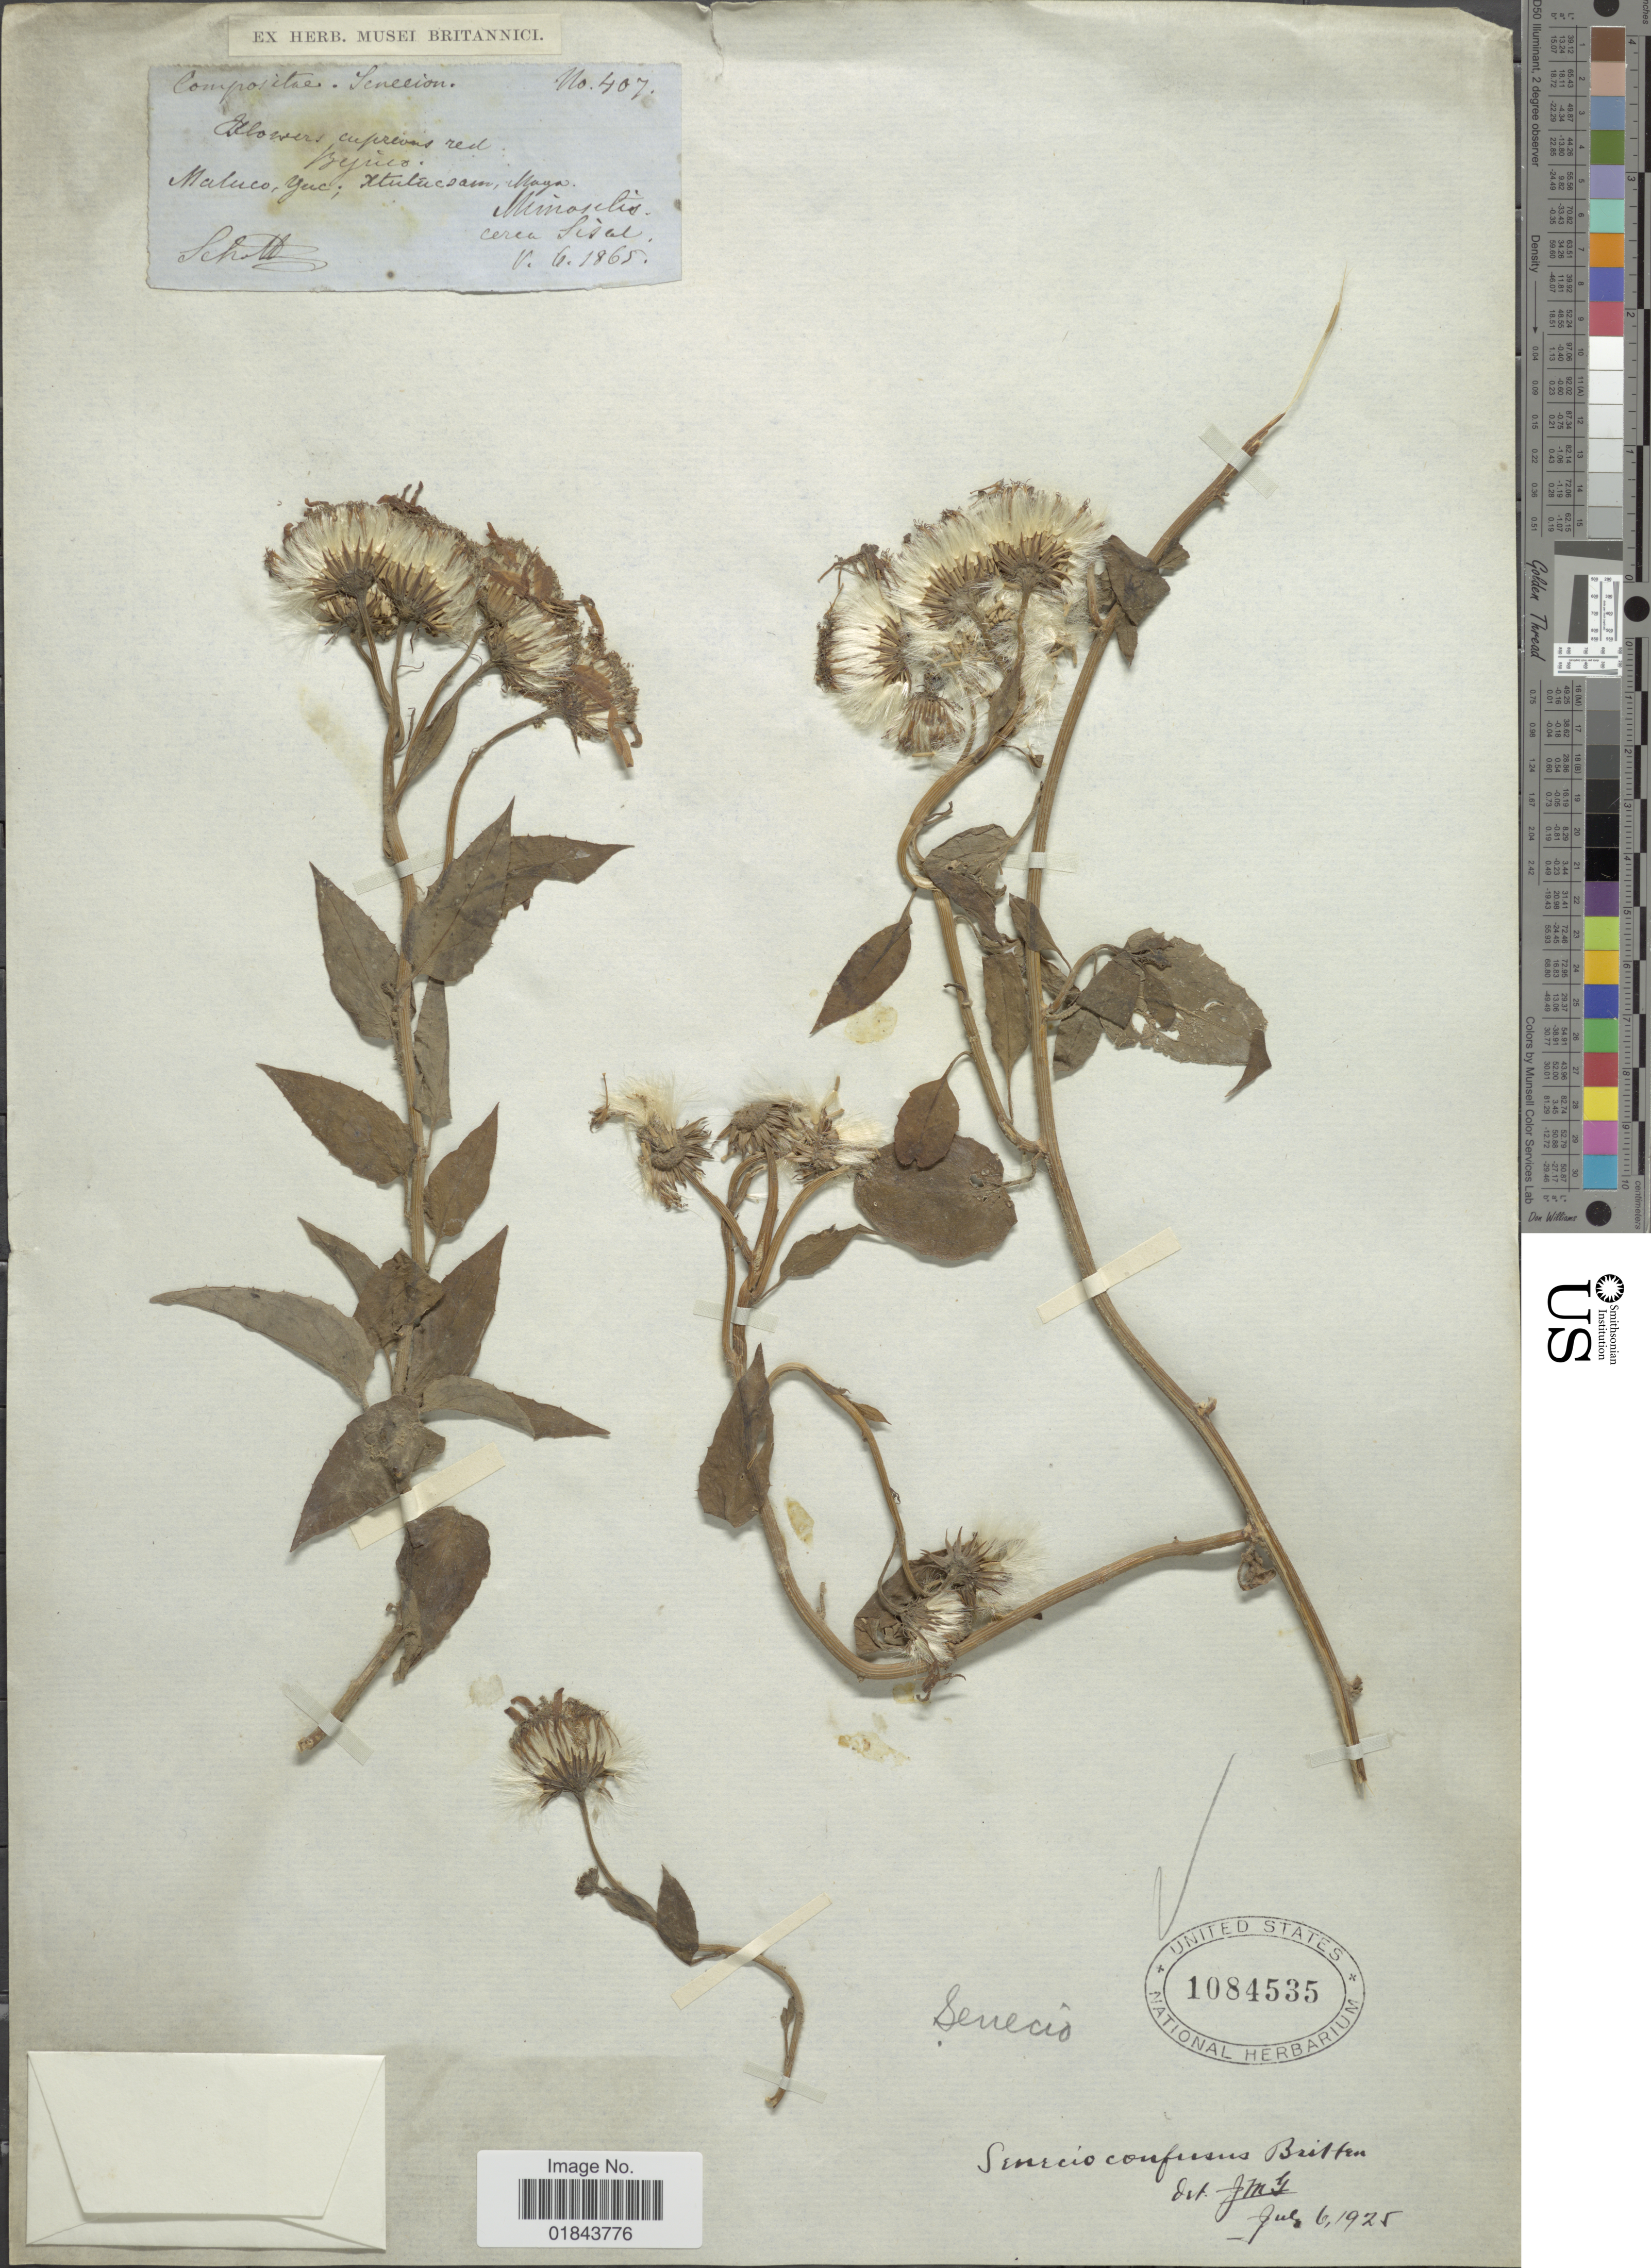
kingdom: Plantae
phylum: Tracheophyta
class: Magnoliopsida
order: Asterales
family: Asteraceae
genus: Pseudogynoxys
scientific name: Pseudogynoxys chenopodioides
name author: (Kunth) Cabrera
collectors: Schott, --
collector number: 407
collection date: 1865-05-06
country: Mexico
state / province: Yucatán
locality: Maluco, Yuc; Minosetis, cerca Sisal. [interpreted]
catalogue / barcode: US 1084535